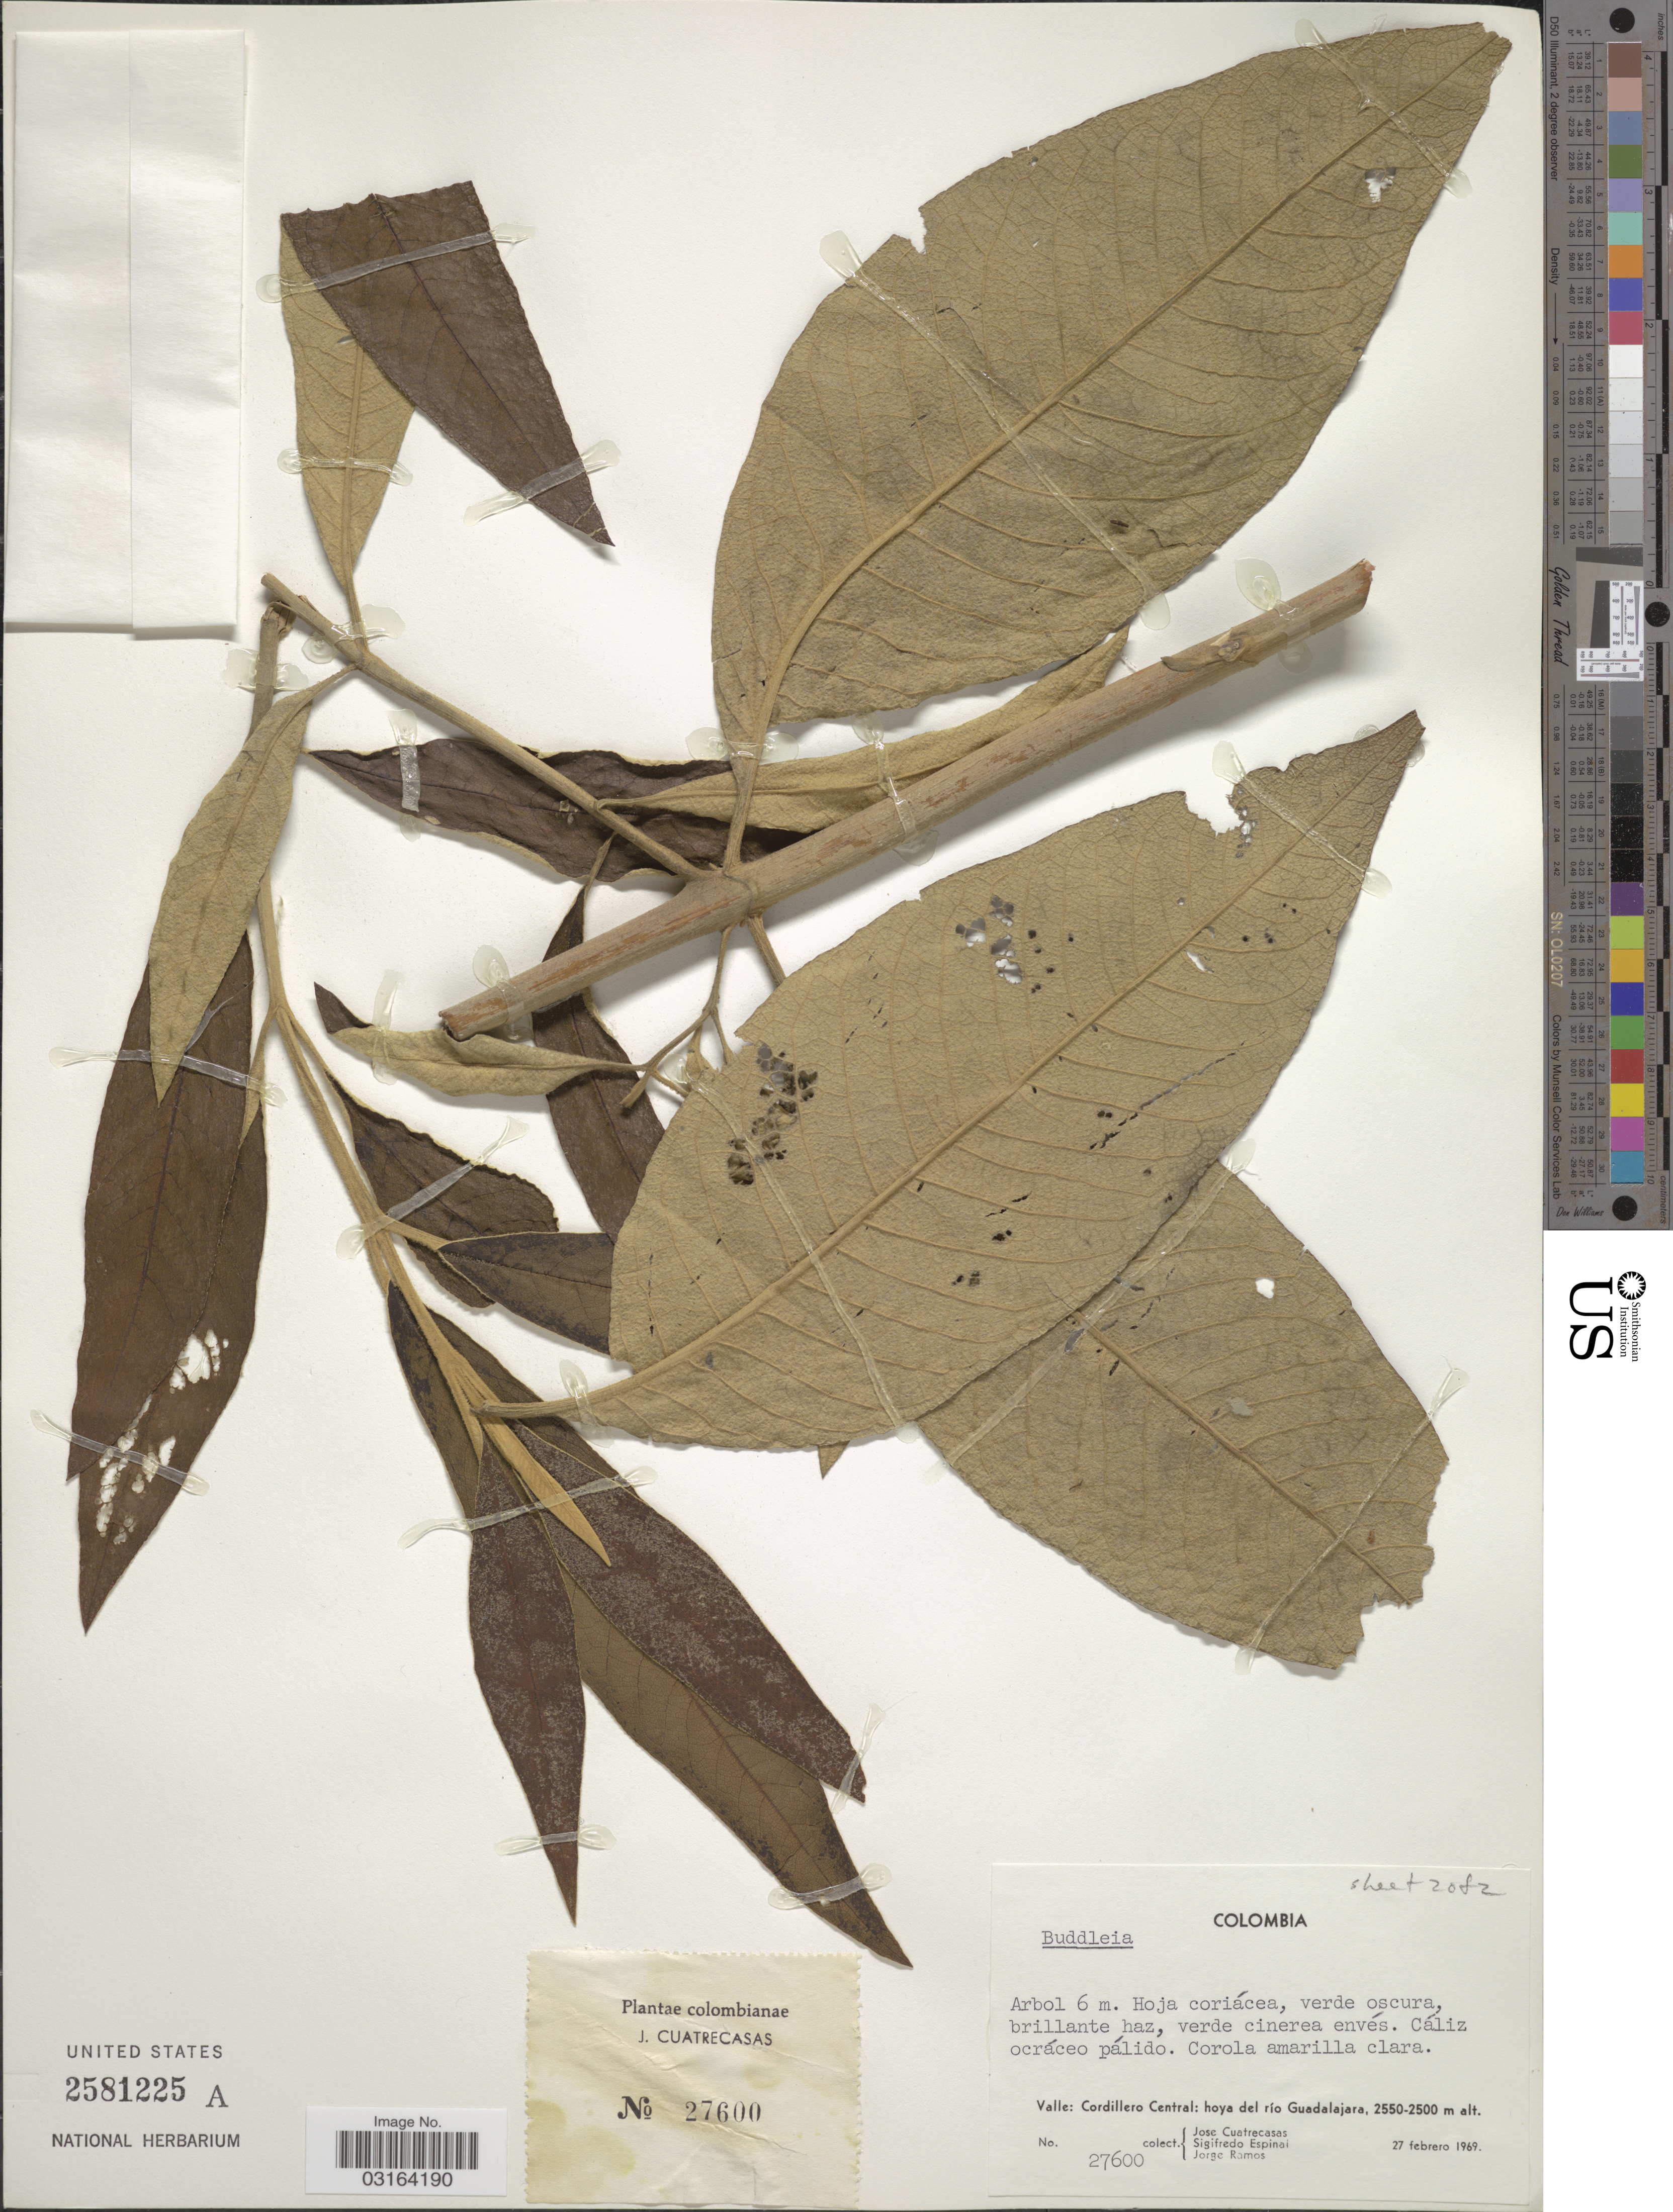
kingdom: Plantae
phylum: Tracheophyta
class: Magnoliopsida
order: Lamiales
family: Scrophulariaceae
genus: Buddleja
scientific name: Buddleja bullata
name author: Kunth in Humb. & et al.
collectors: J. Cuatrecasas, S. Espinal & J. Ramos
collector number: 27600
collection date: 1969-02-27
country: Colombia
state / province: Valle del Cauca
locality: Valle: Cordillero Central: hoya del río Guadalajara.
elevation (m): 2500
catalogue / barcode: US 2581225A